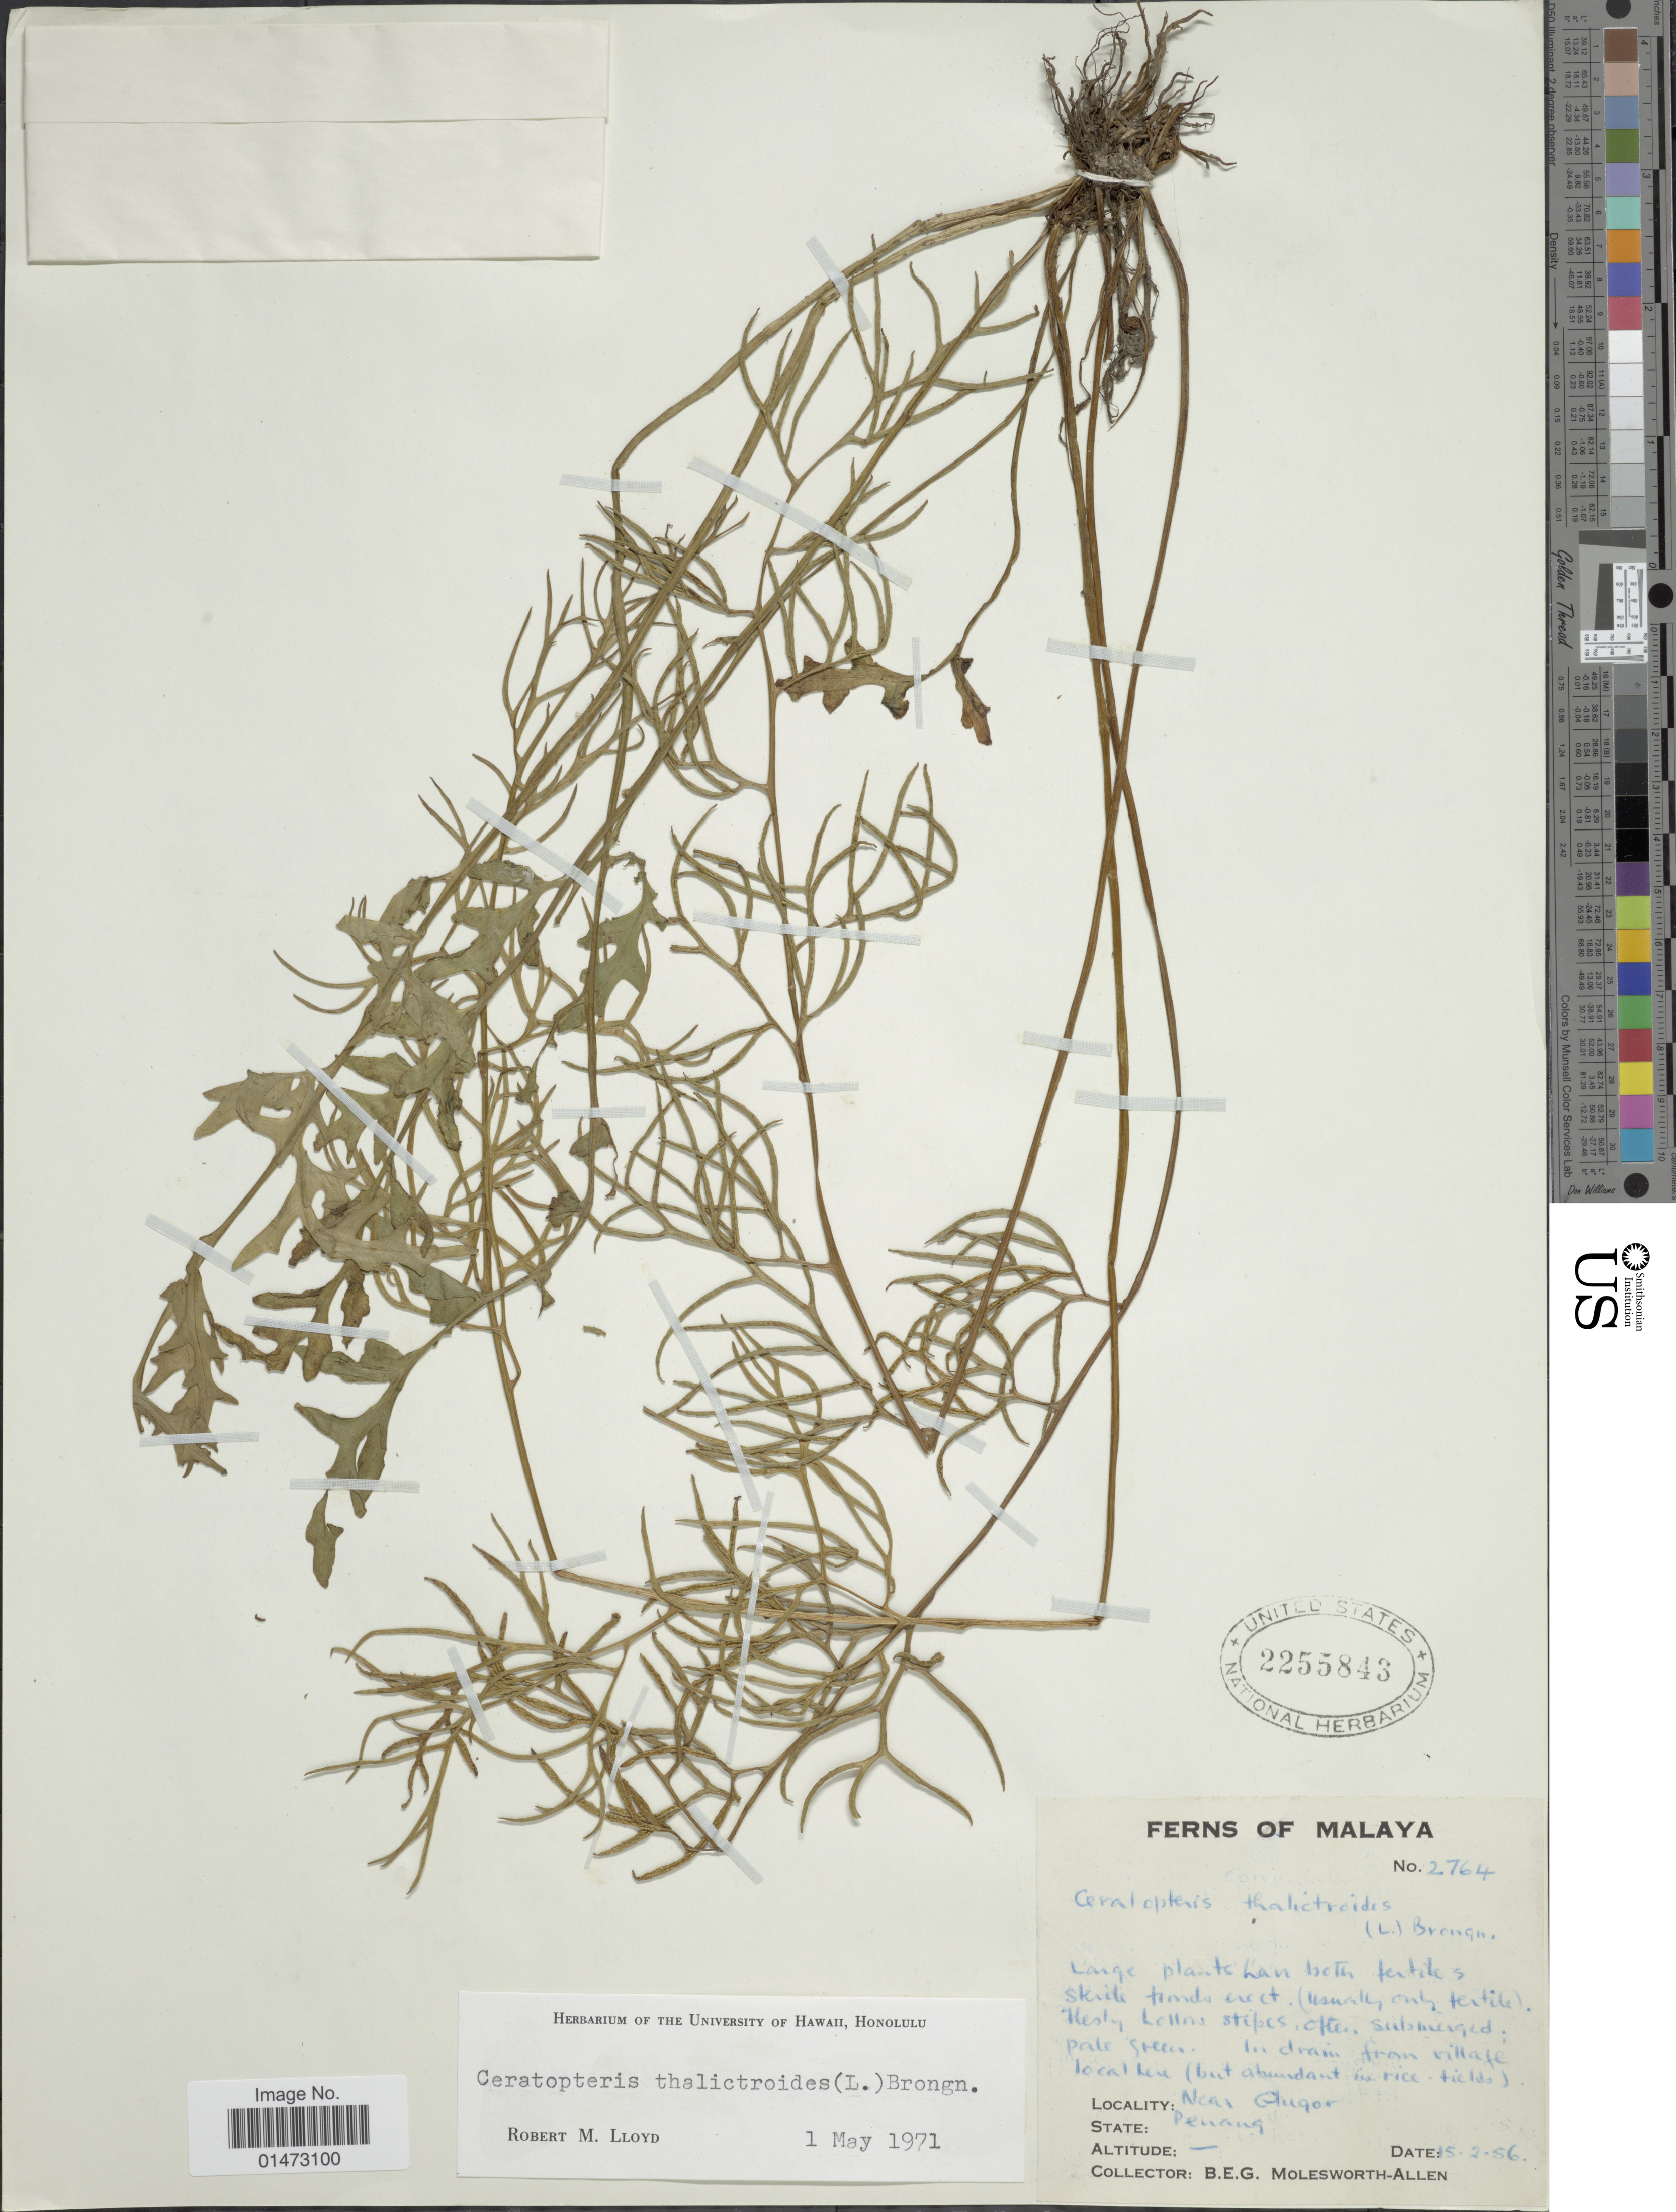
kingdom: Plantae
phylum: Tracheophyta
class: Polypodiopsida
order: Polypodiales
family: Pteridaceae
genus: Ceratopteris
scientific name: Ceratopteris thalictroides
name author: (L.) Brongn.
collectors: B. E. G. Molesworth-Allen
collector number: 2764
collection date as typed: Transcribed d/m/y: 15/2/56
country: Malaysia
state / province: Pinang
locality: Near Glugor.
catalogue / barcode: US 2255843